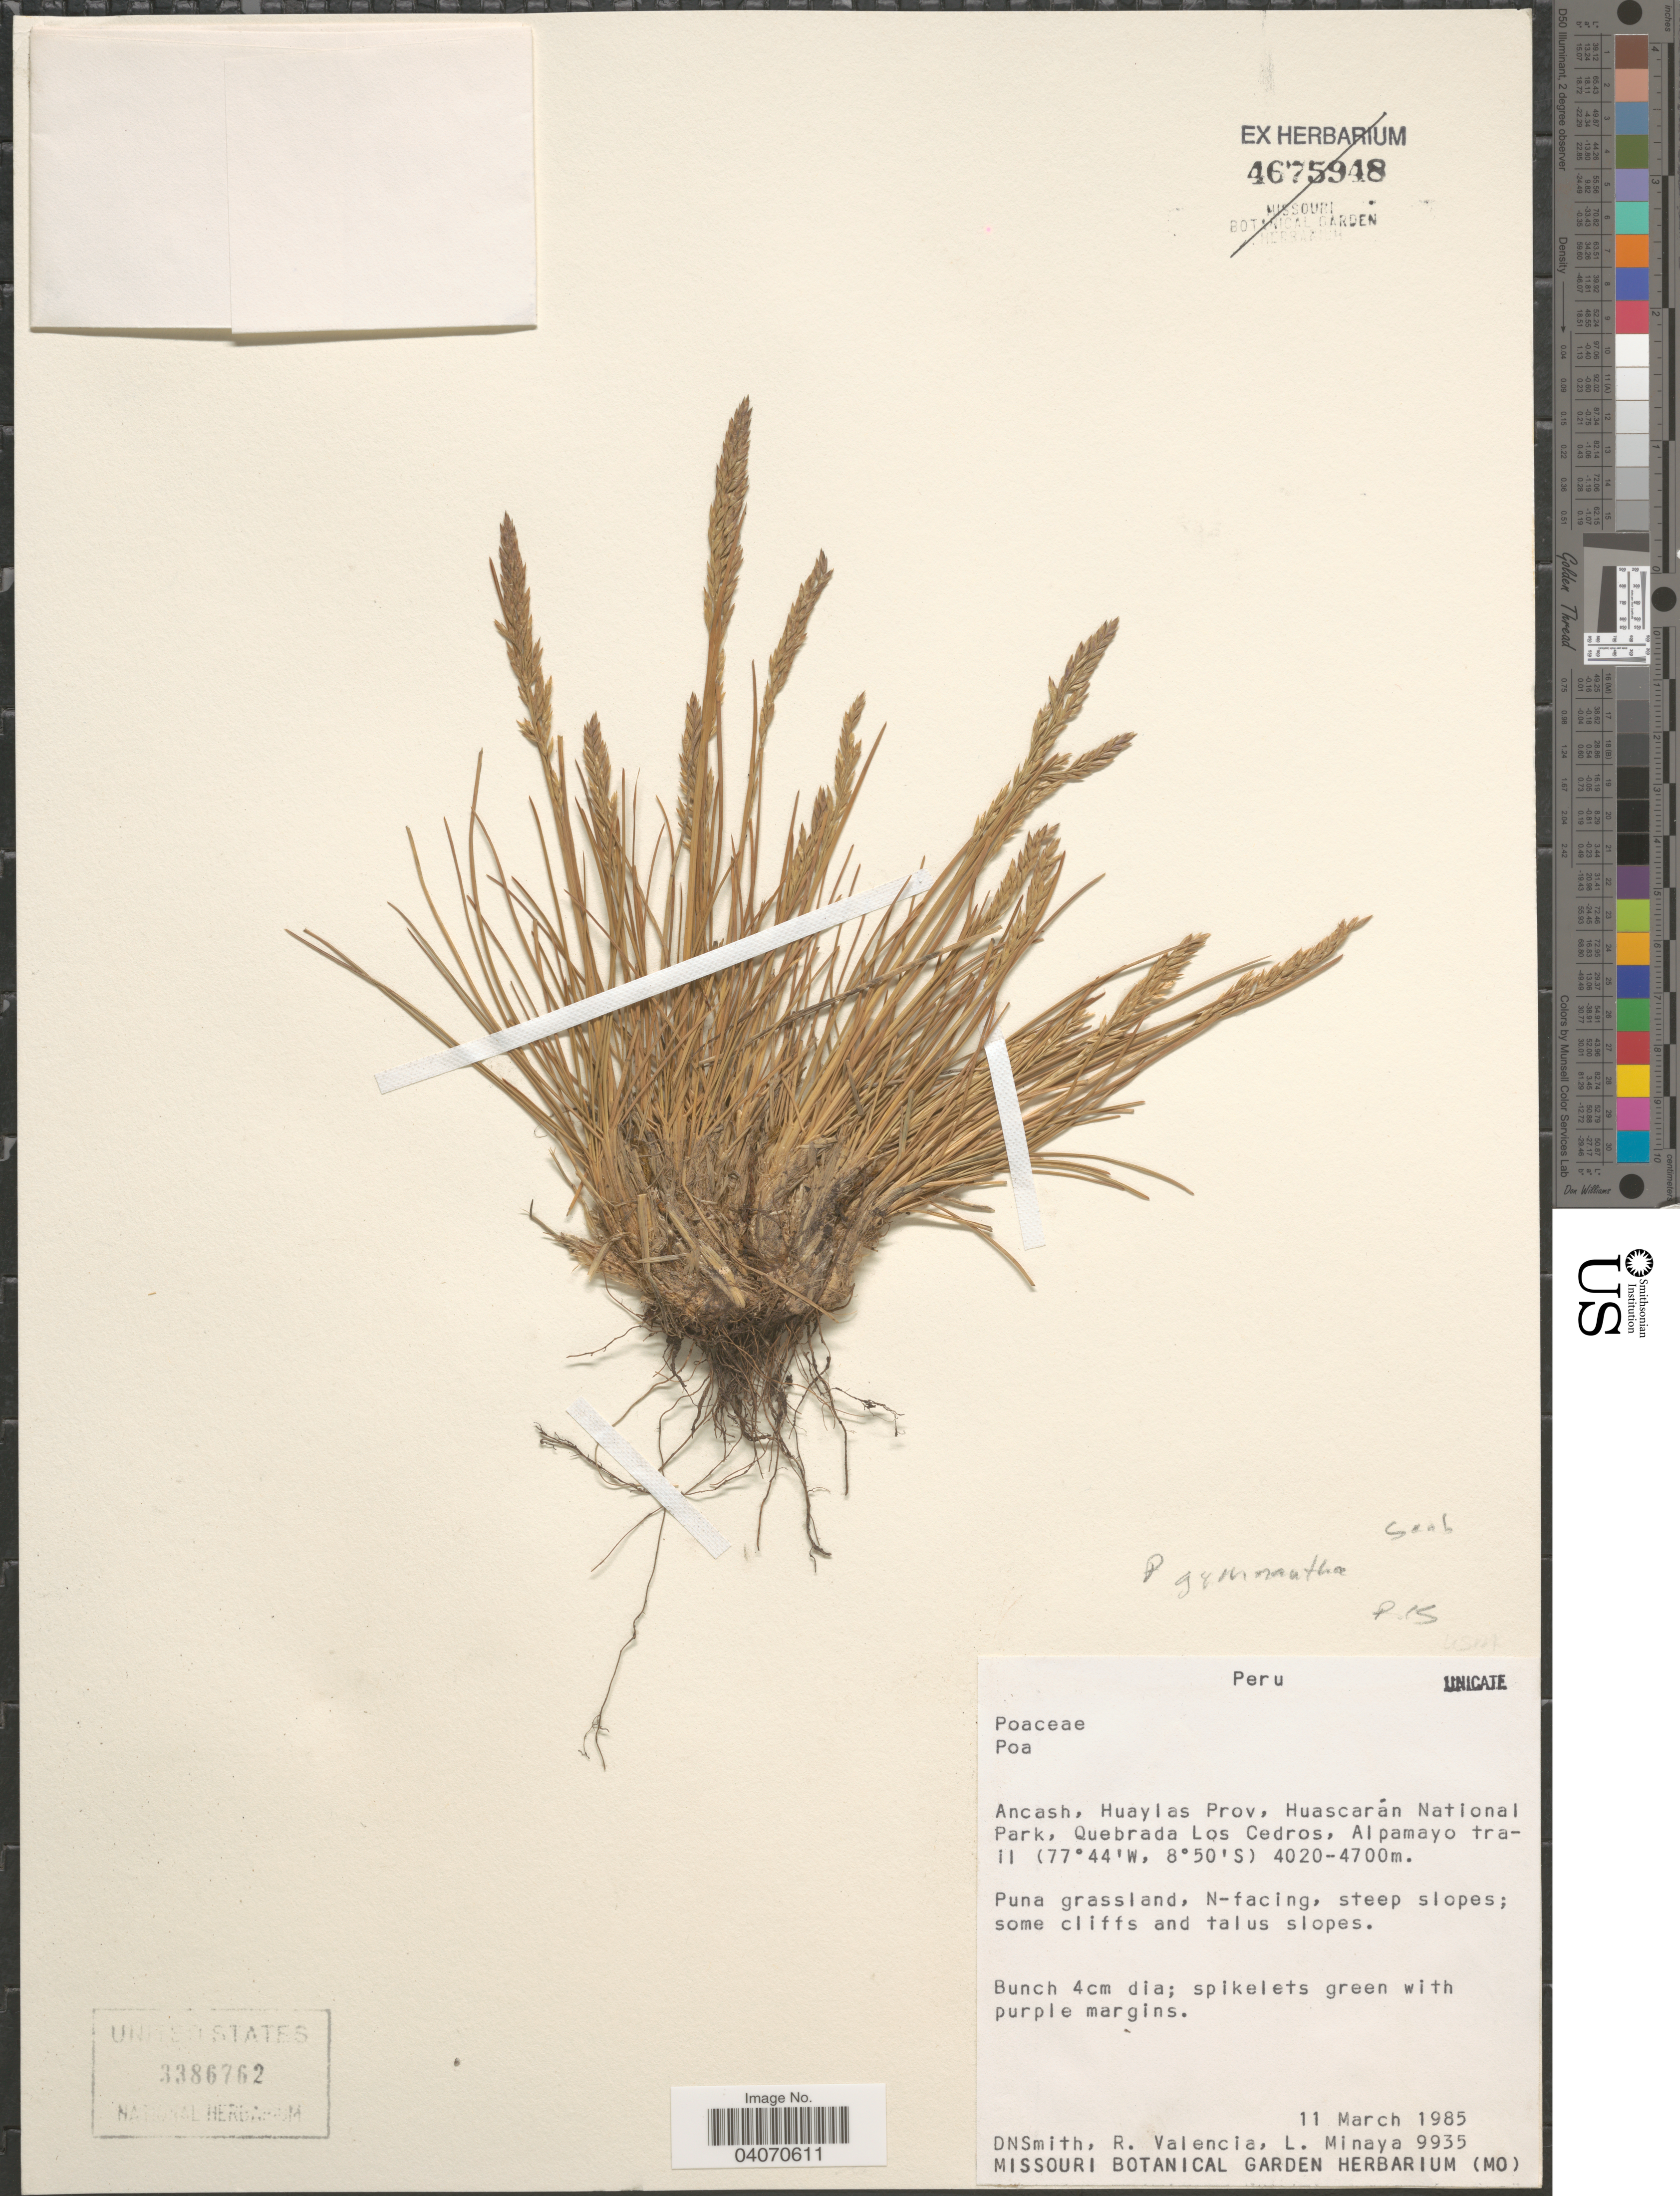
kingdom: Plantae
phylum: Tracheophyta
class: Liliopsida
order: Poales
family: Poaceae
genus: Poa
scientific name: Poa gymnantha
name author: Pilg.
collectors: D. Smith, R. Valencia & L. Minaya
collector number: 9935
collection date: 1985-03-11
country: Peru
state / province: Ancash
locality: Huaylas Prov, Huascarán National Park, Quebrada Los Cedros, Alpamayo trail. Puna grassland, N-facing, steep slopes.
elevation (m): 4020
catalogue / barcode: US 3386762